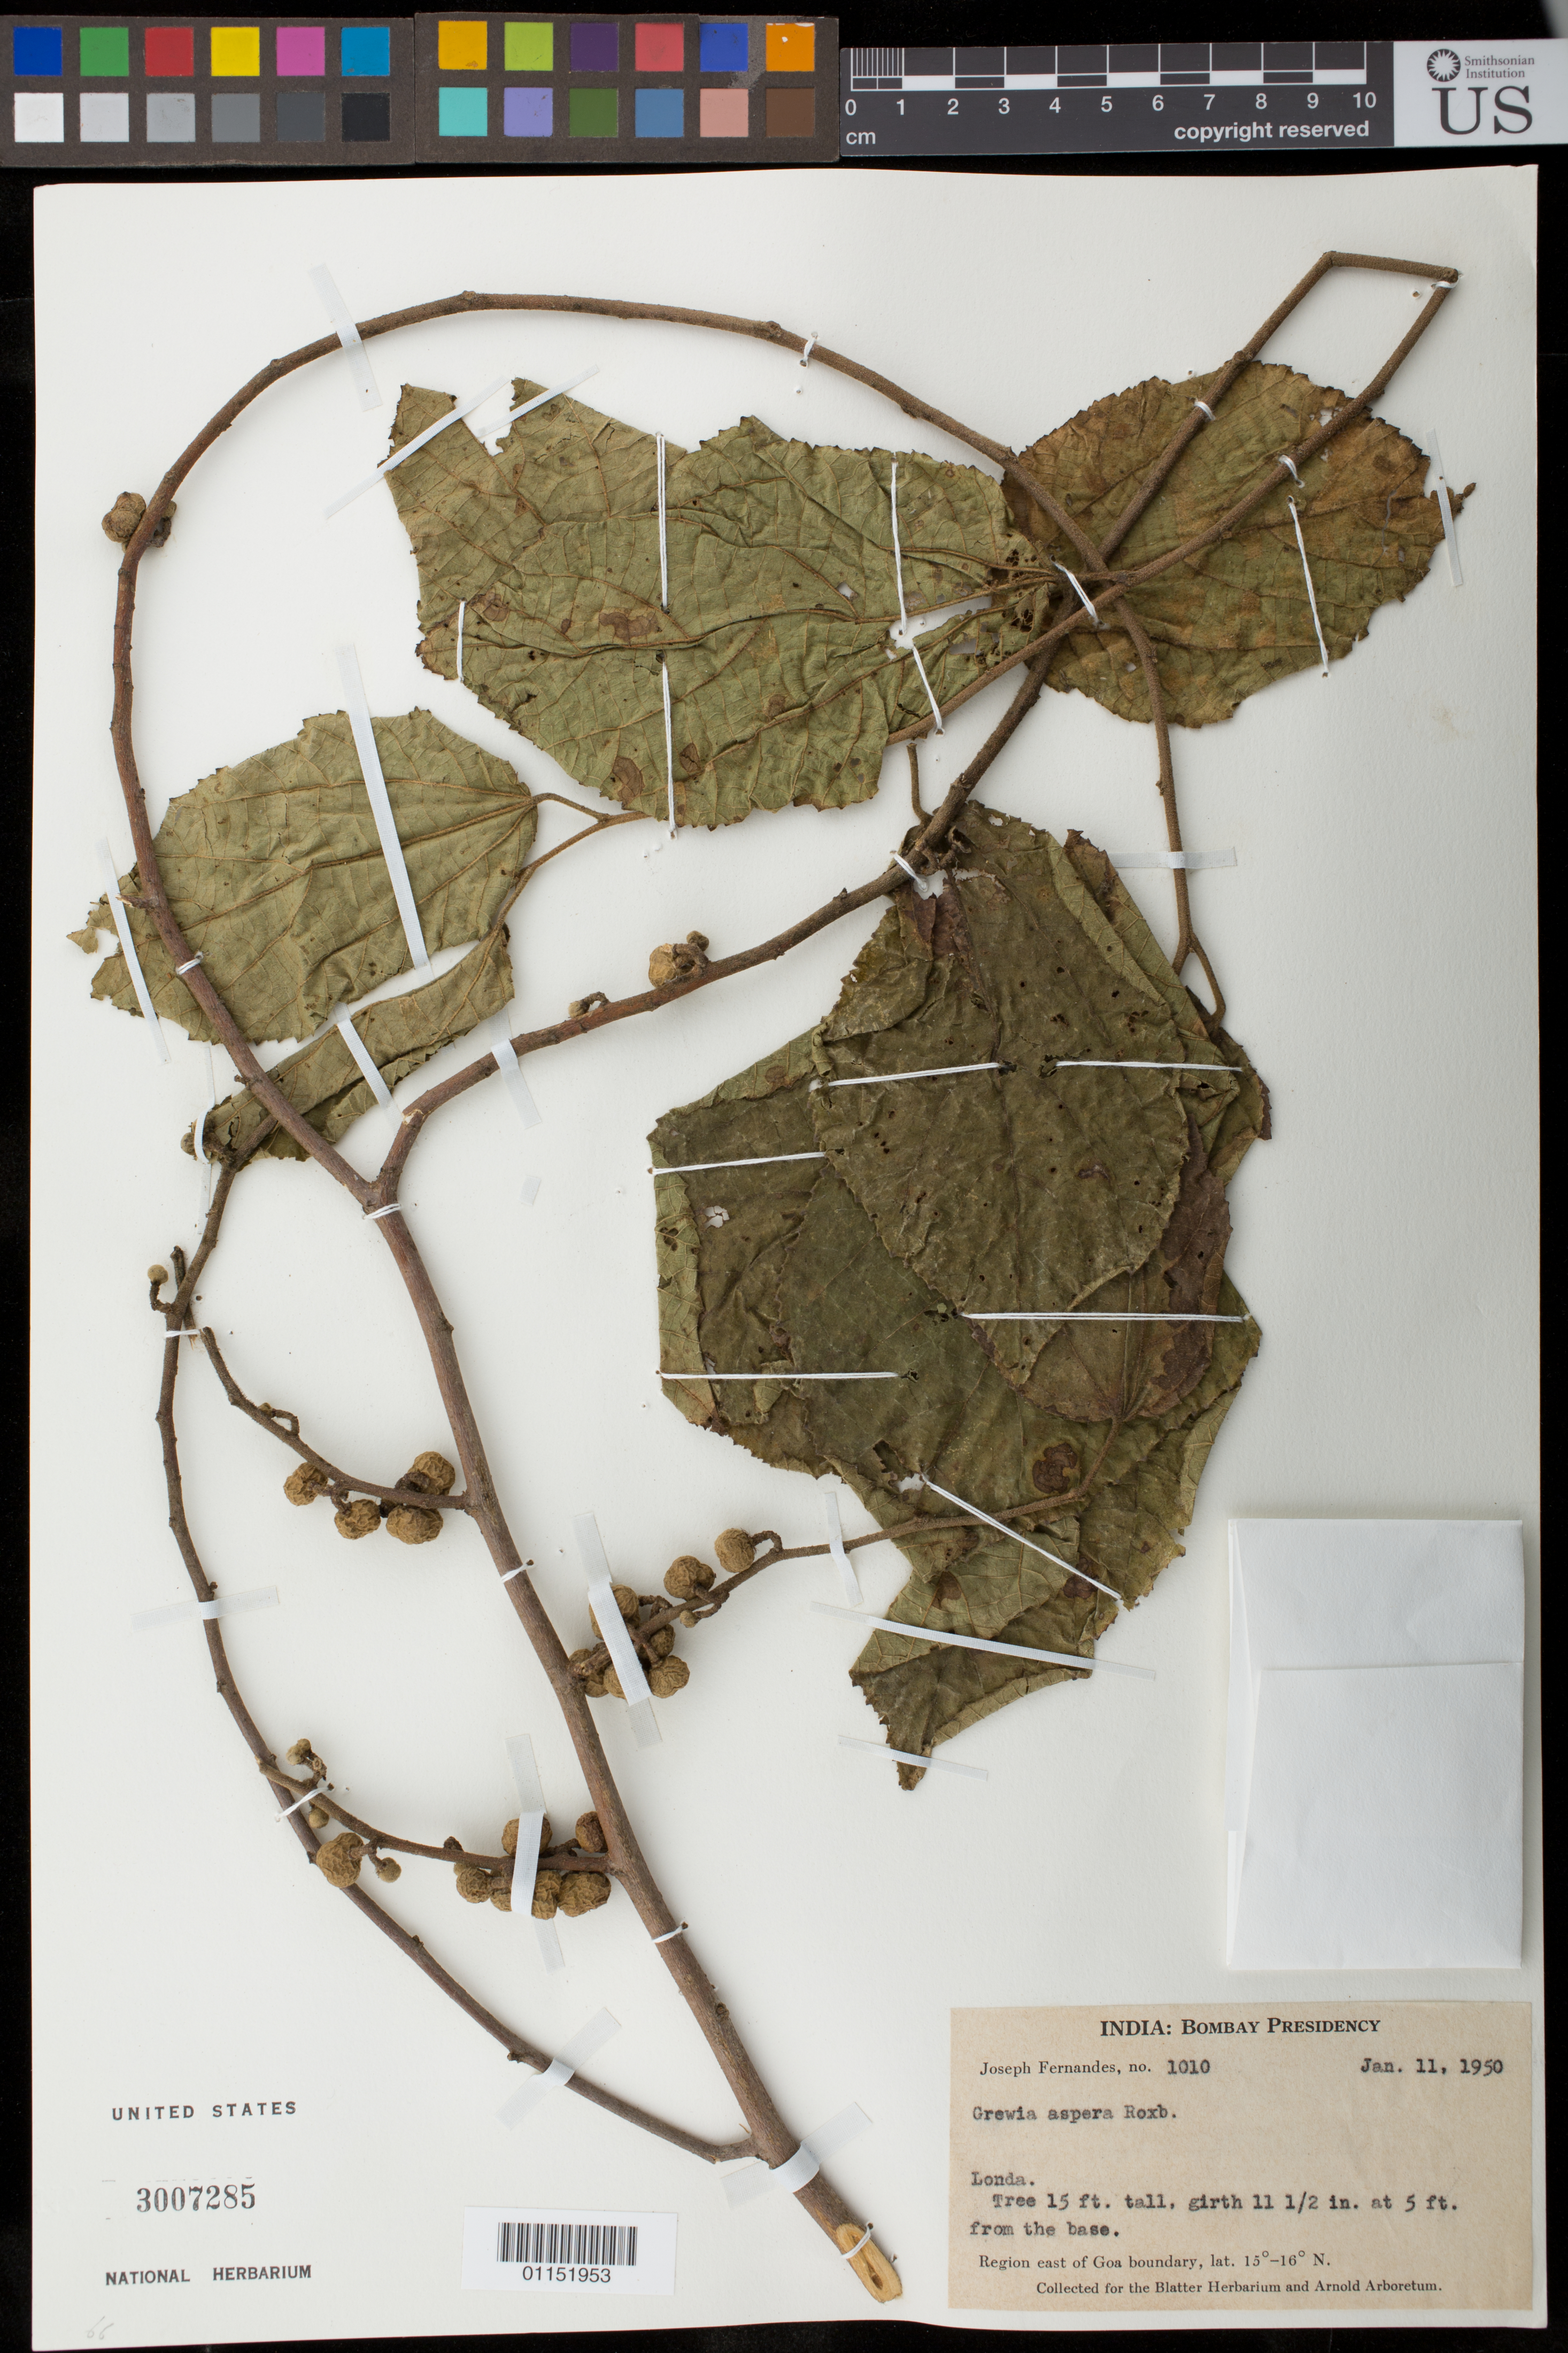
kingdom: Plantae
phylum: Tracheophyta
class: Magnoliopsida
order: Malvales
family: Malvaceae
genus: Grewia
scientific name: Grewia abutilifolia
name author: Vent. ex Juss.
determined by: Jourdain-Fievet, L.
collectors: J. Fernandes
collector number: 1010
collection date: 1950-01-11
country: India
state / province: Karnataka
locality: Londa, region east of Goa boundary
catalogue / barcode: US 3007285